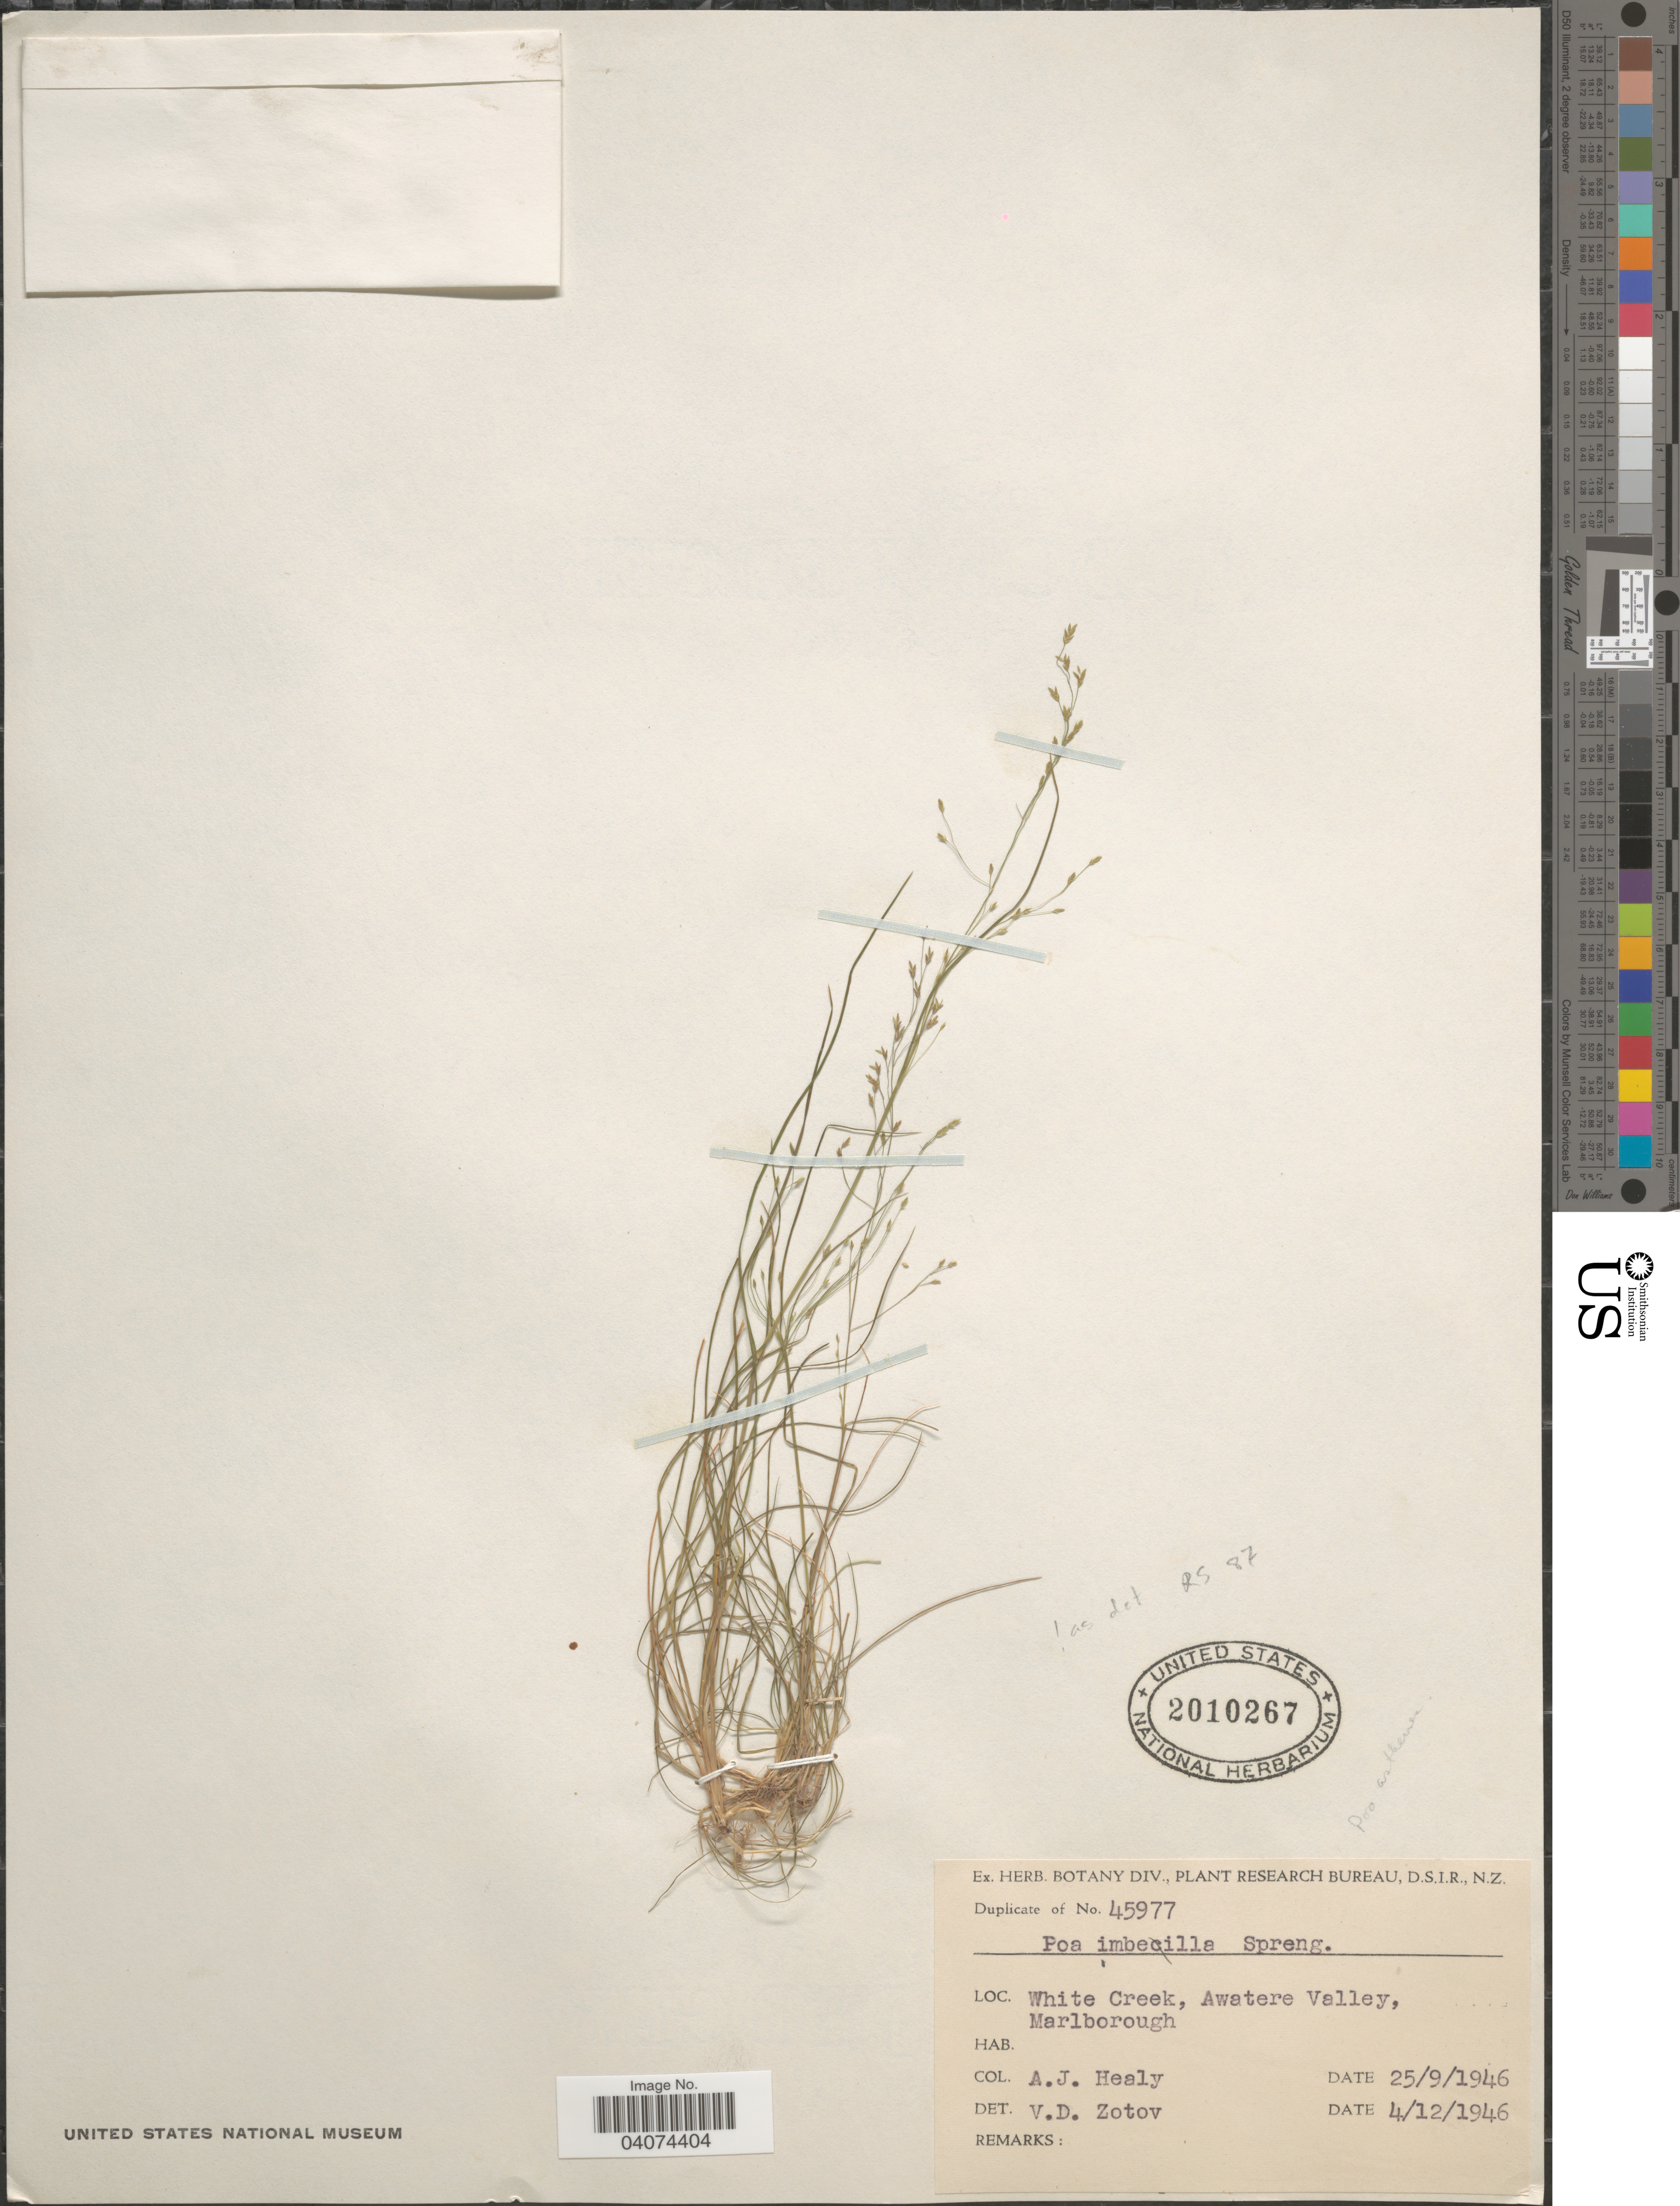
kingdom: Plantae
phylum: Tracheophyta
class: Liliopsida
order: Poales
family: Poaceae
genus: Poa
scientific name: Poa imbecilla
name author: Sol. ex Spreng.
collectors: A. Healy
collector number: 45977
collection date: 1946-09-25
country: New Zealand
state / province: Marlborough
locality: White Creek, Awatere Valley.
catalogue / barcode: US 2010267